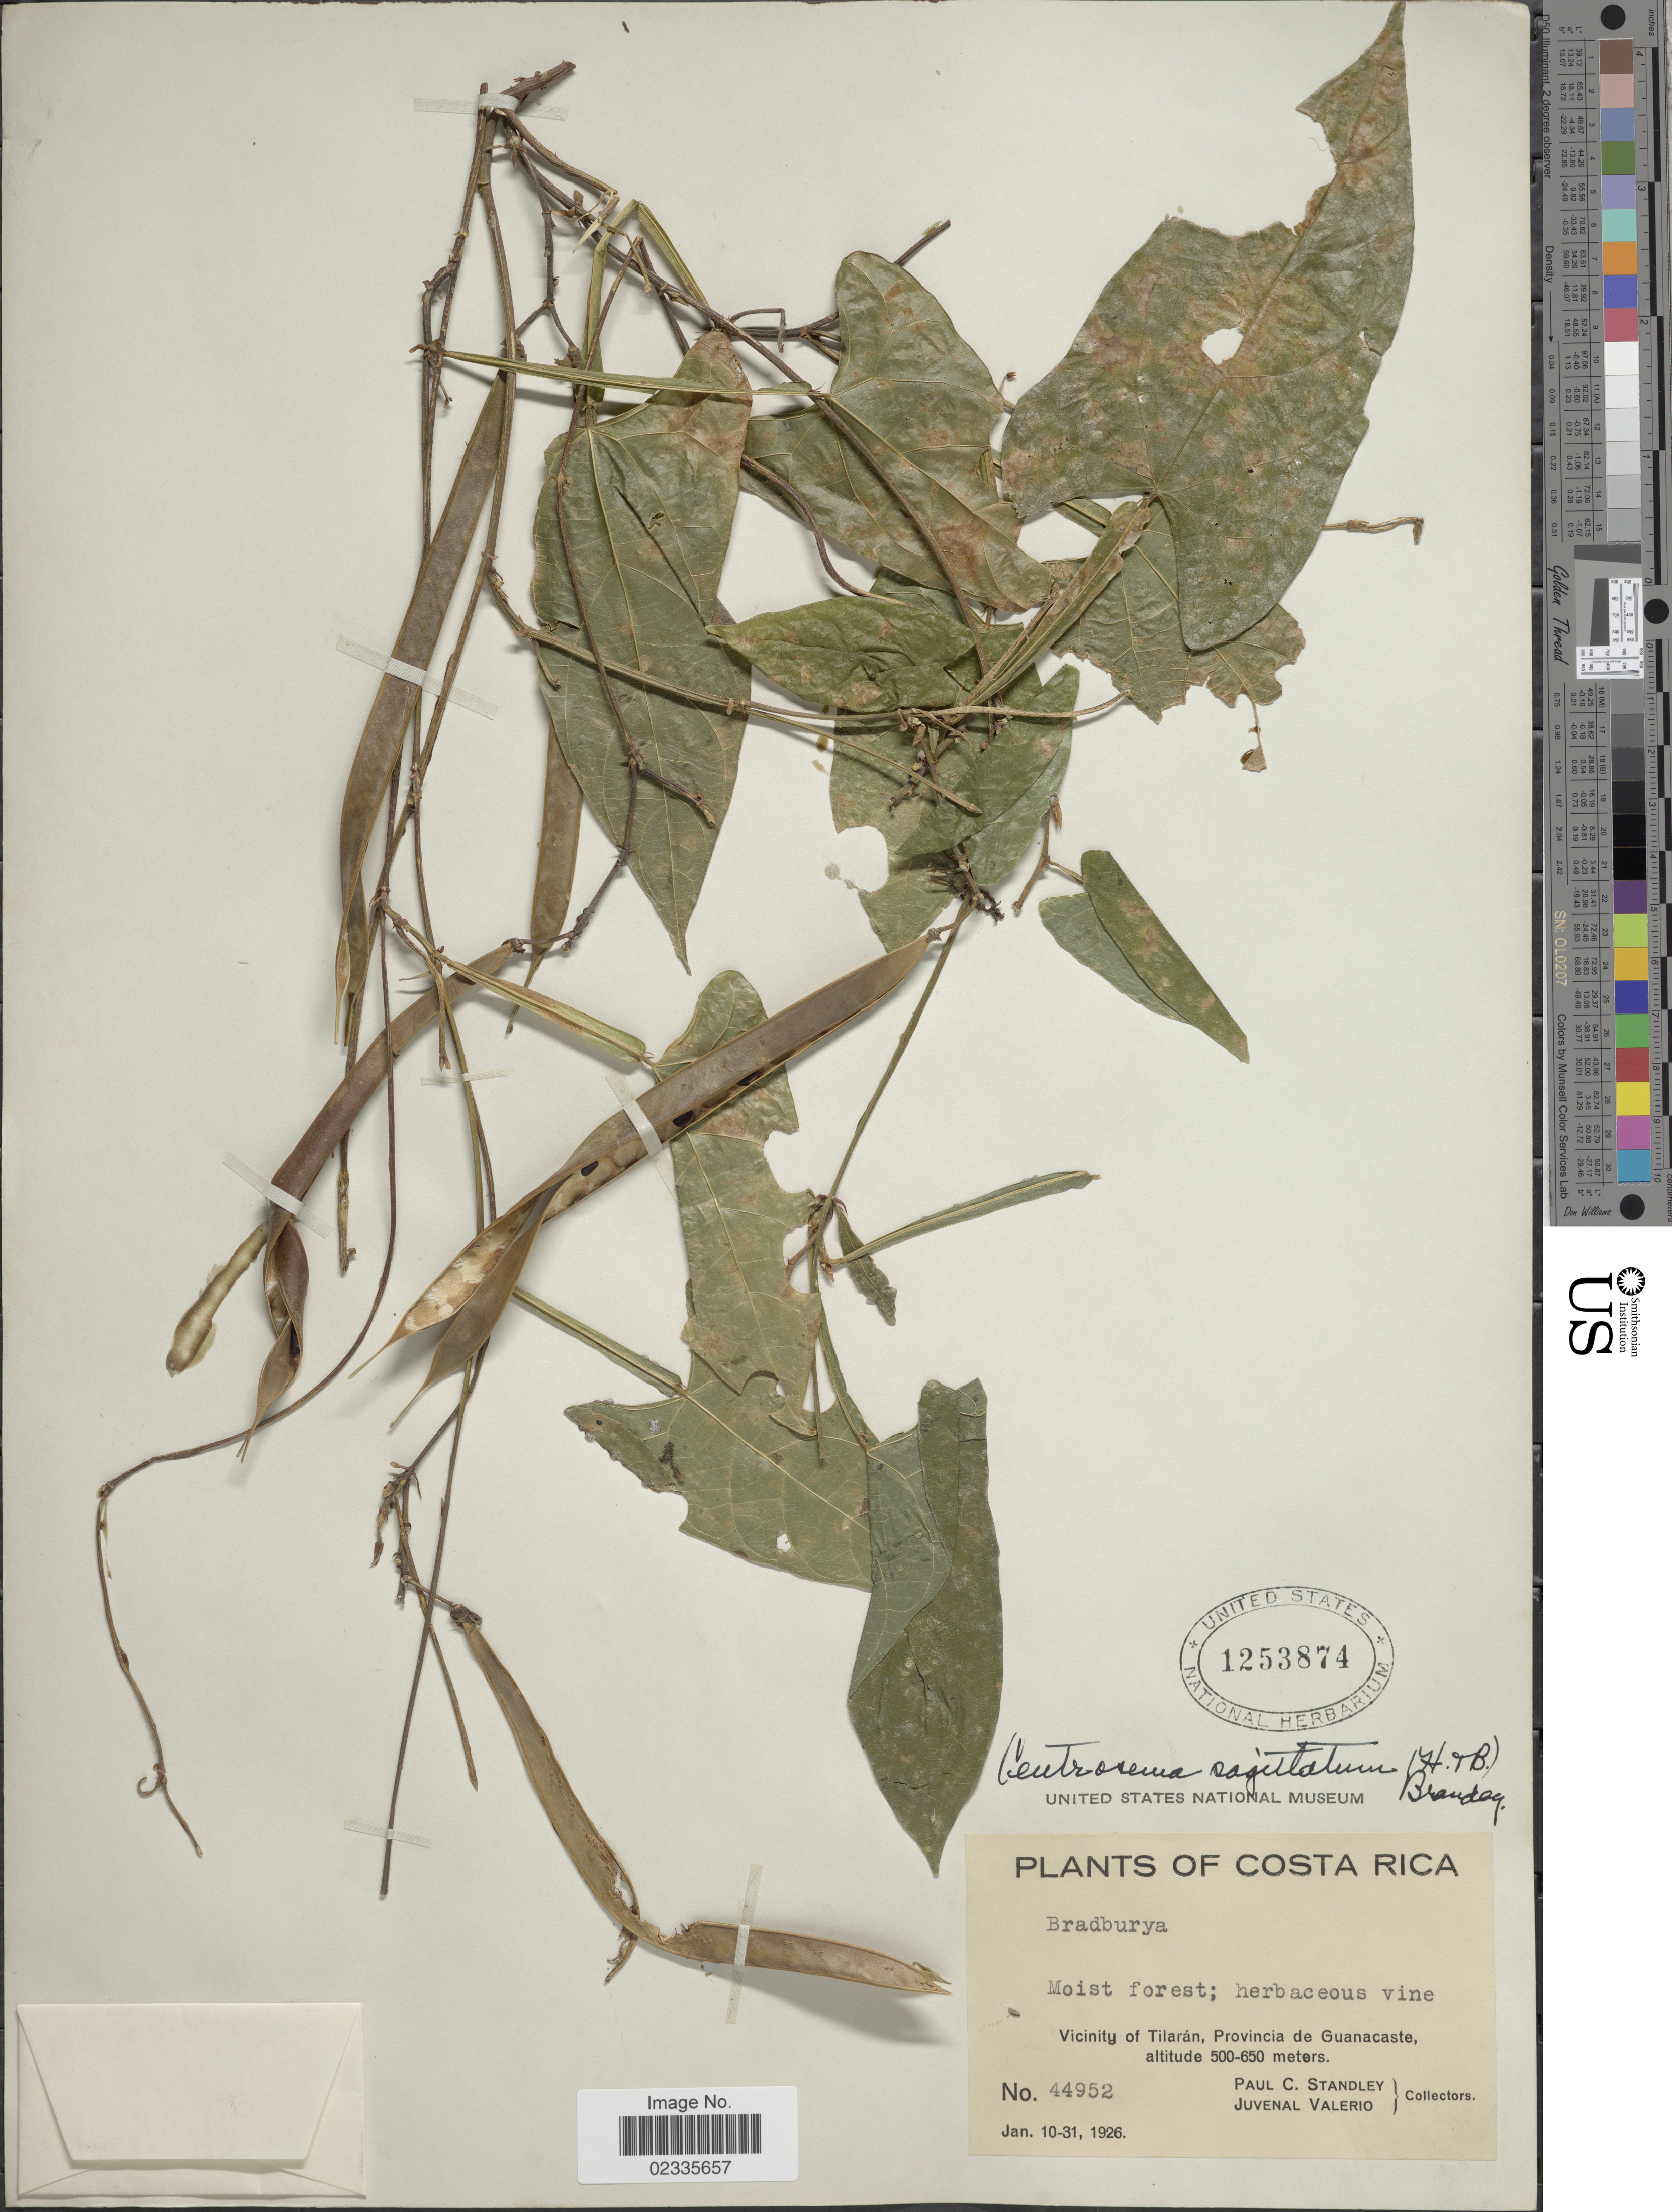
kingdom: Plantae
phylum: Tracheophyta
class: Magnoliopsida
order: Fabales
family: Fabaceae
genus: Centrosema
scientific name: Centrosema sagittata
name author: (Kunth) Rose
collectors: P. C. Standley & J. Valerio R.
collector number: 44952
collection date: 1926-01-10/1926-01-31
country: Costa Rica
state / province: Guanacaste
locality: Vicinity of Tilaran, Provincia de Guanacaste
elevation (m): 500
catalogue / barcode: US 1253874